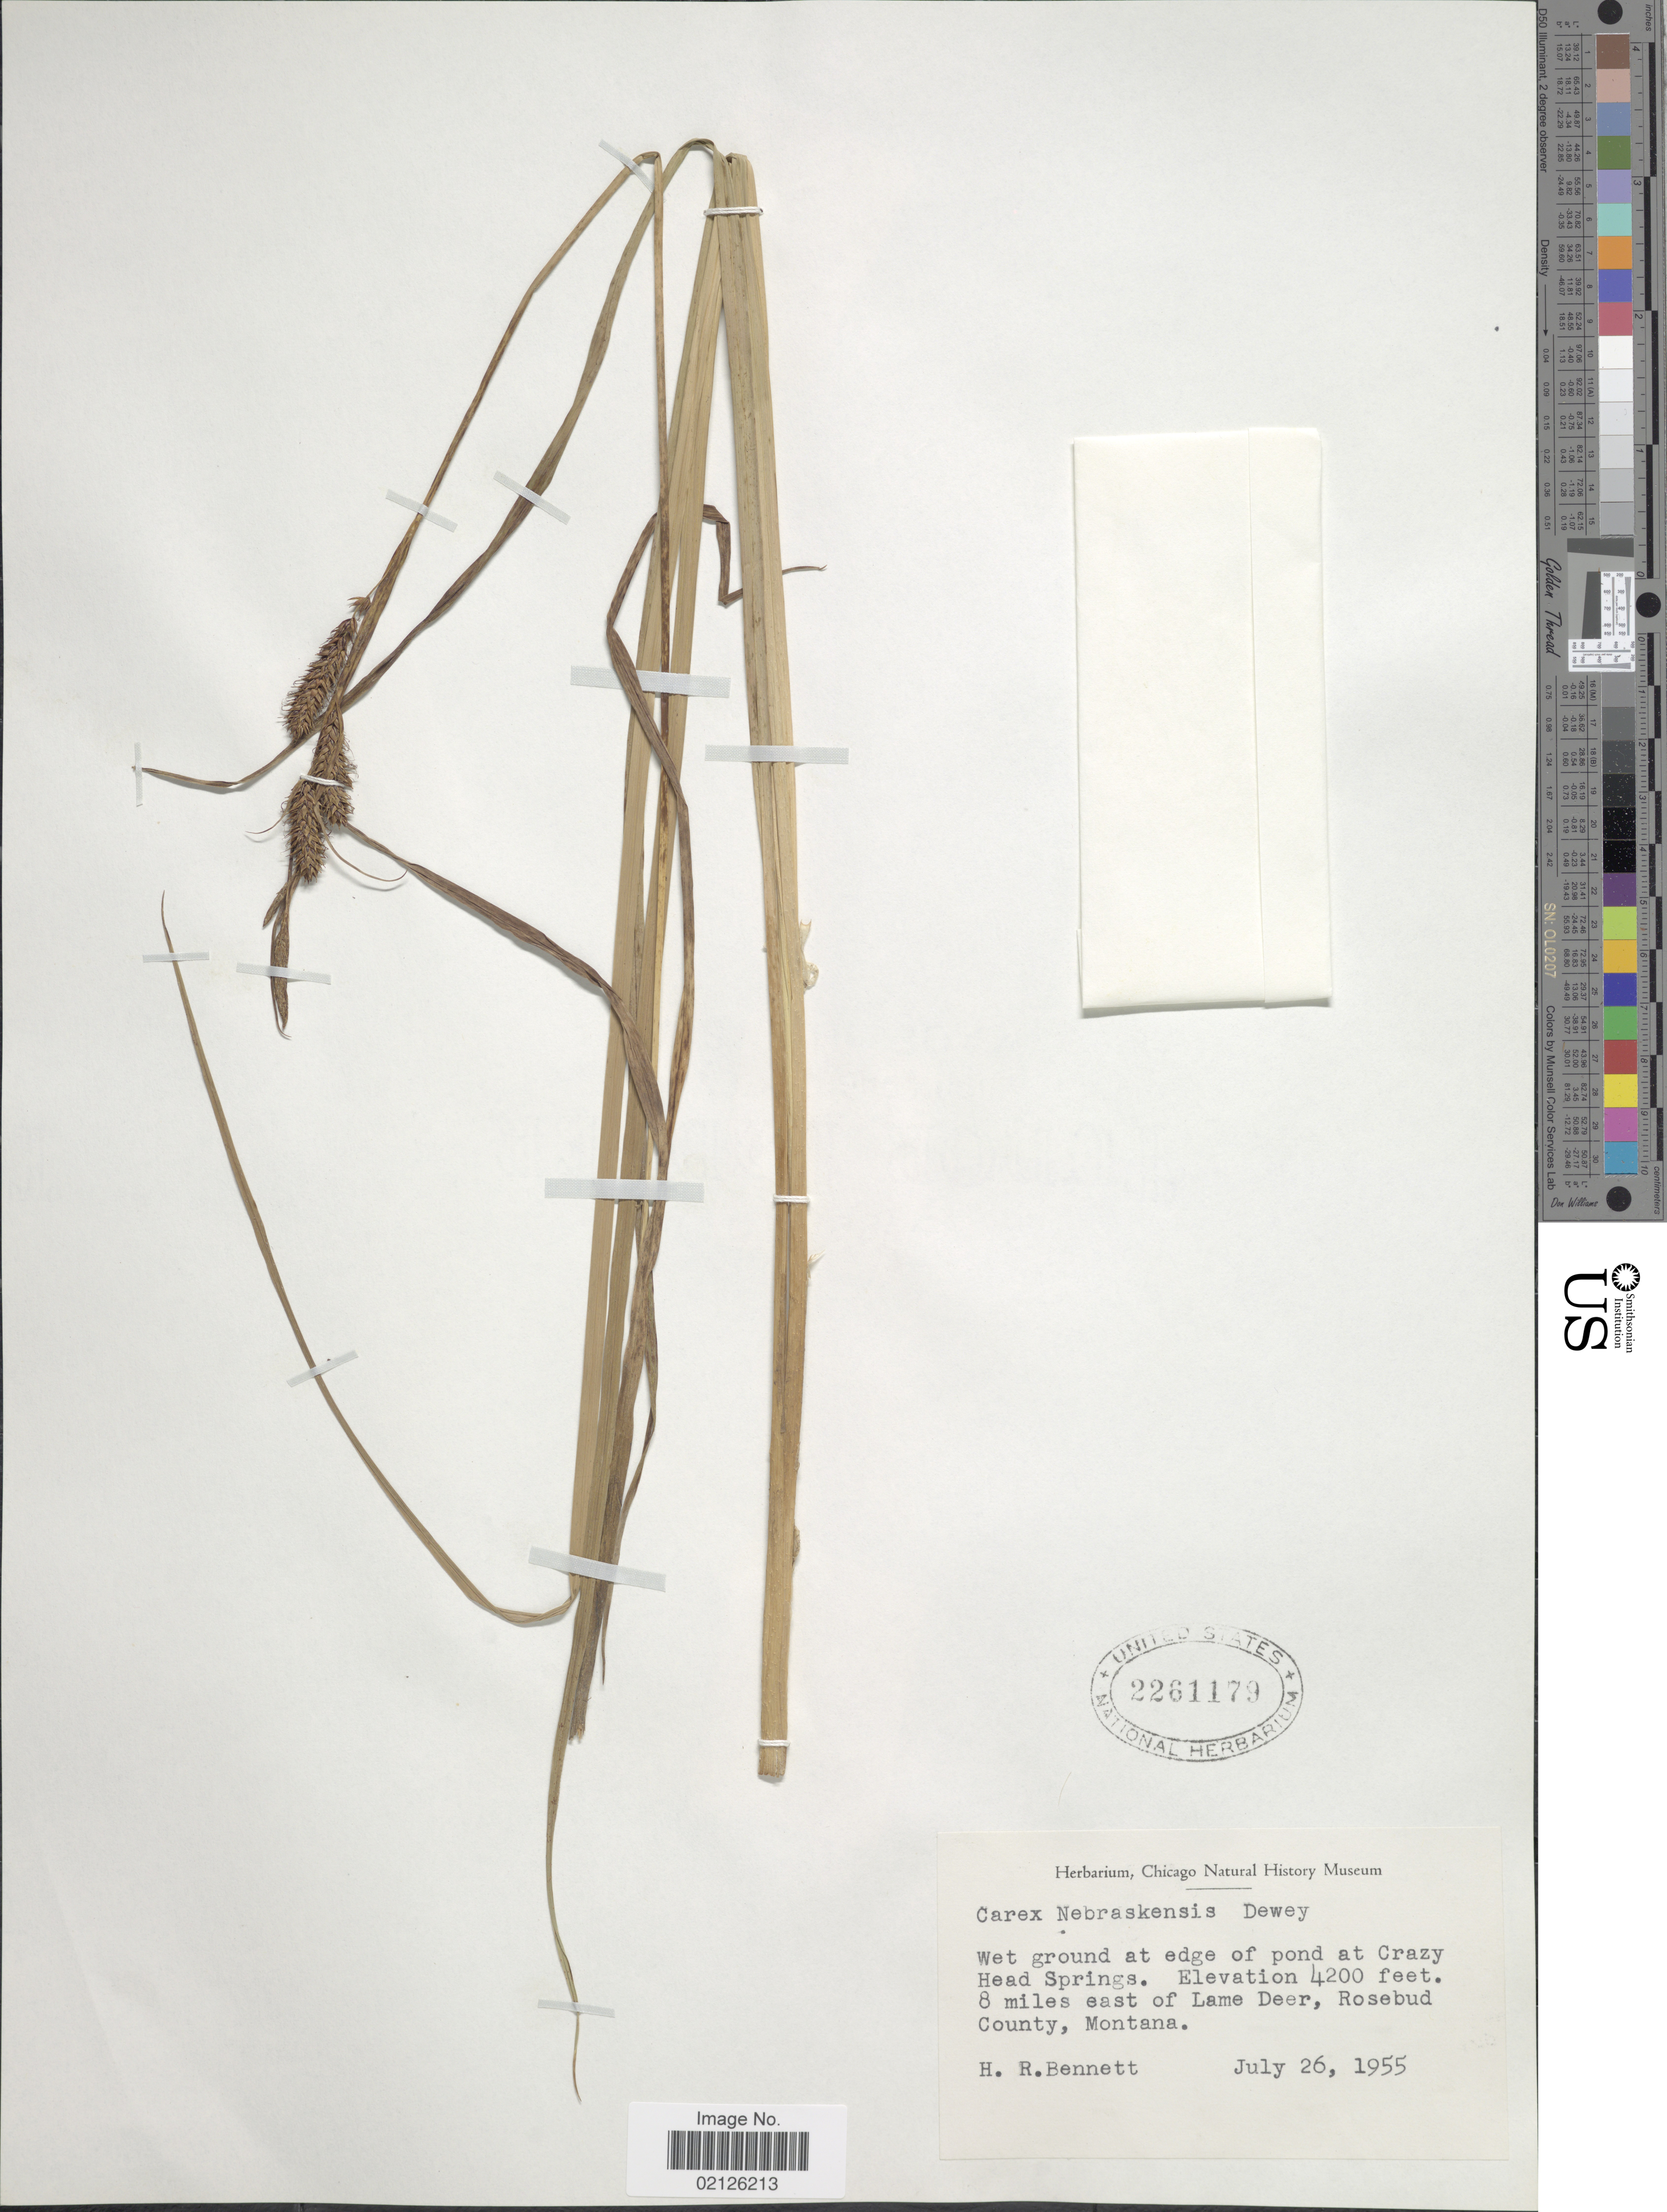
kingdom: Plantae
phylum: Tracheophyta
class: Liliopsida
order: Poales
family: Cyperaceae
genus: Carex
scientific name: Carex nebrascensis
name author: Dewey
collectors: H. R. Bennett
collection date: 1955-07-26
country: United States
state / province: Montana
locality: pond at Crazy Head Springs. 8 miles east of Lame Deer, Rosebud County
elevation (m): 1280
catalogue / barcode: US 2261179